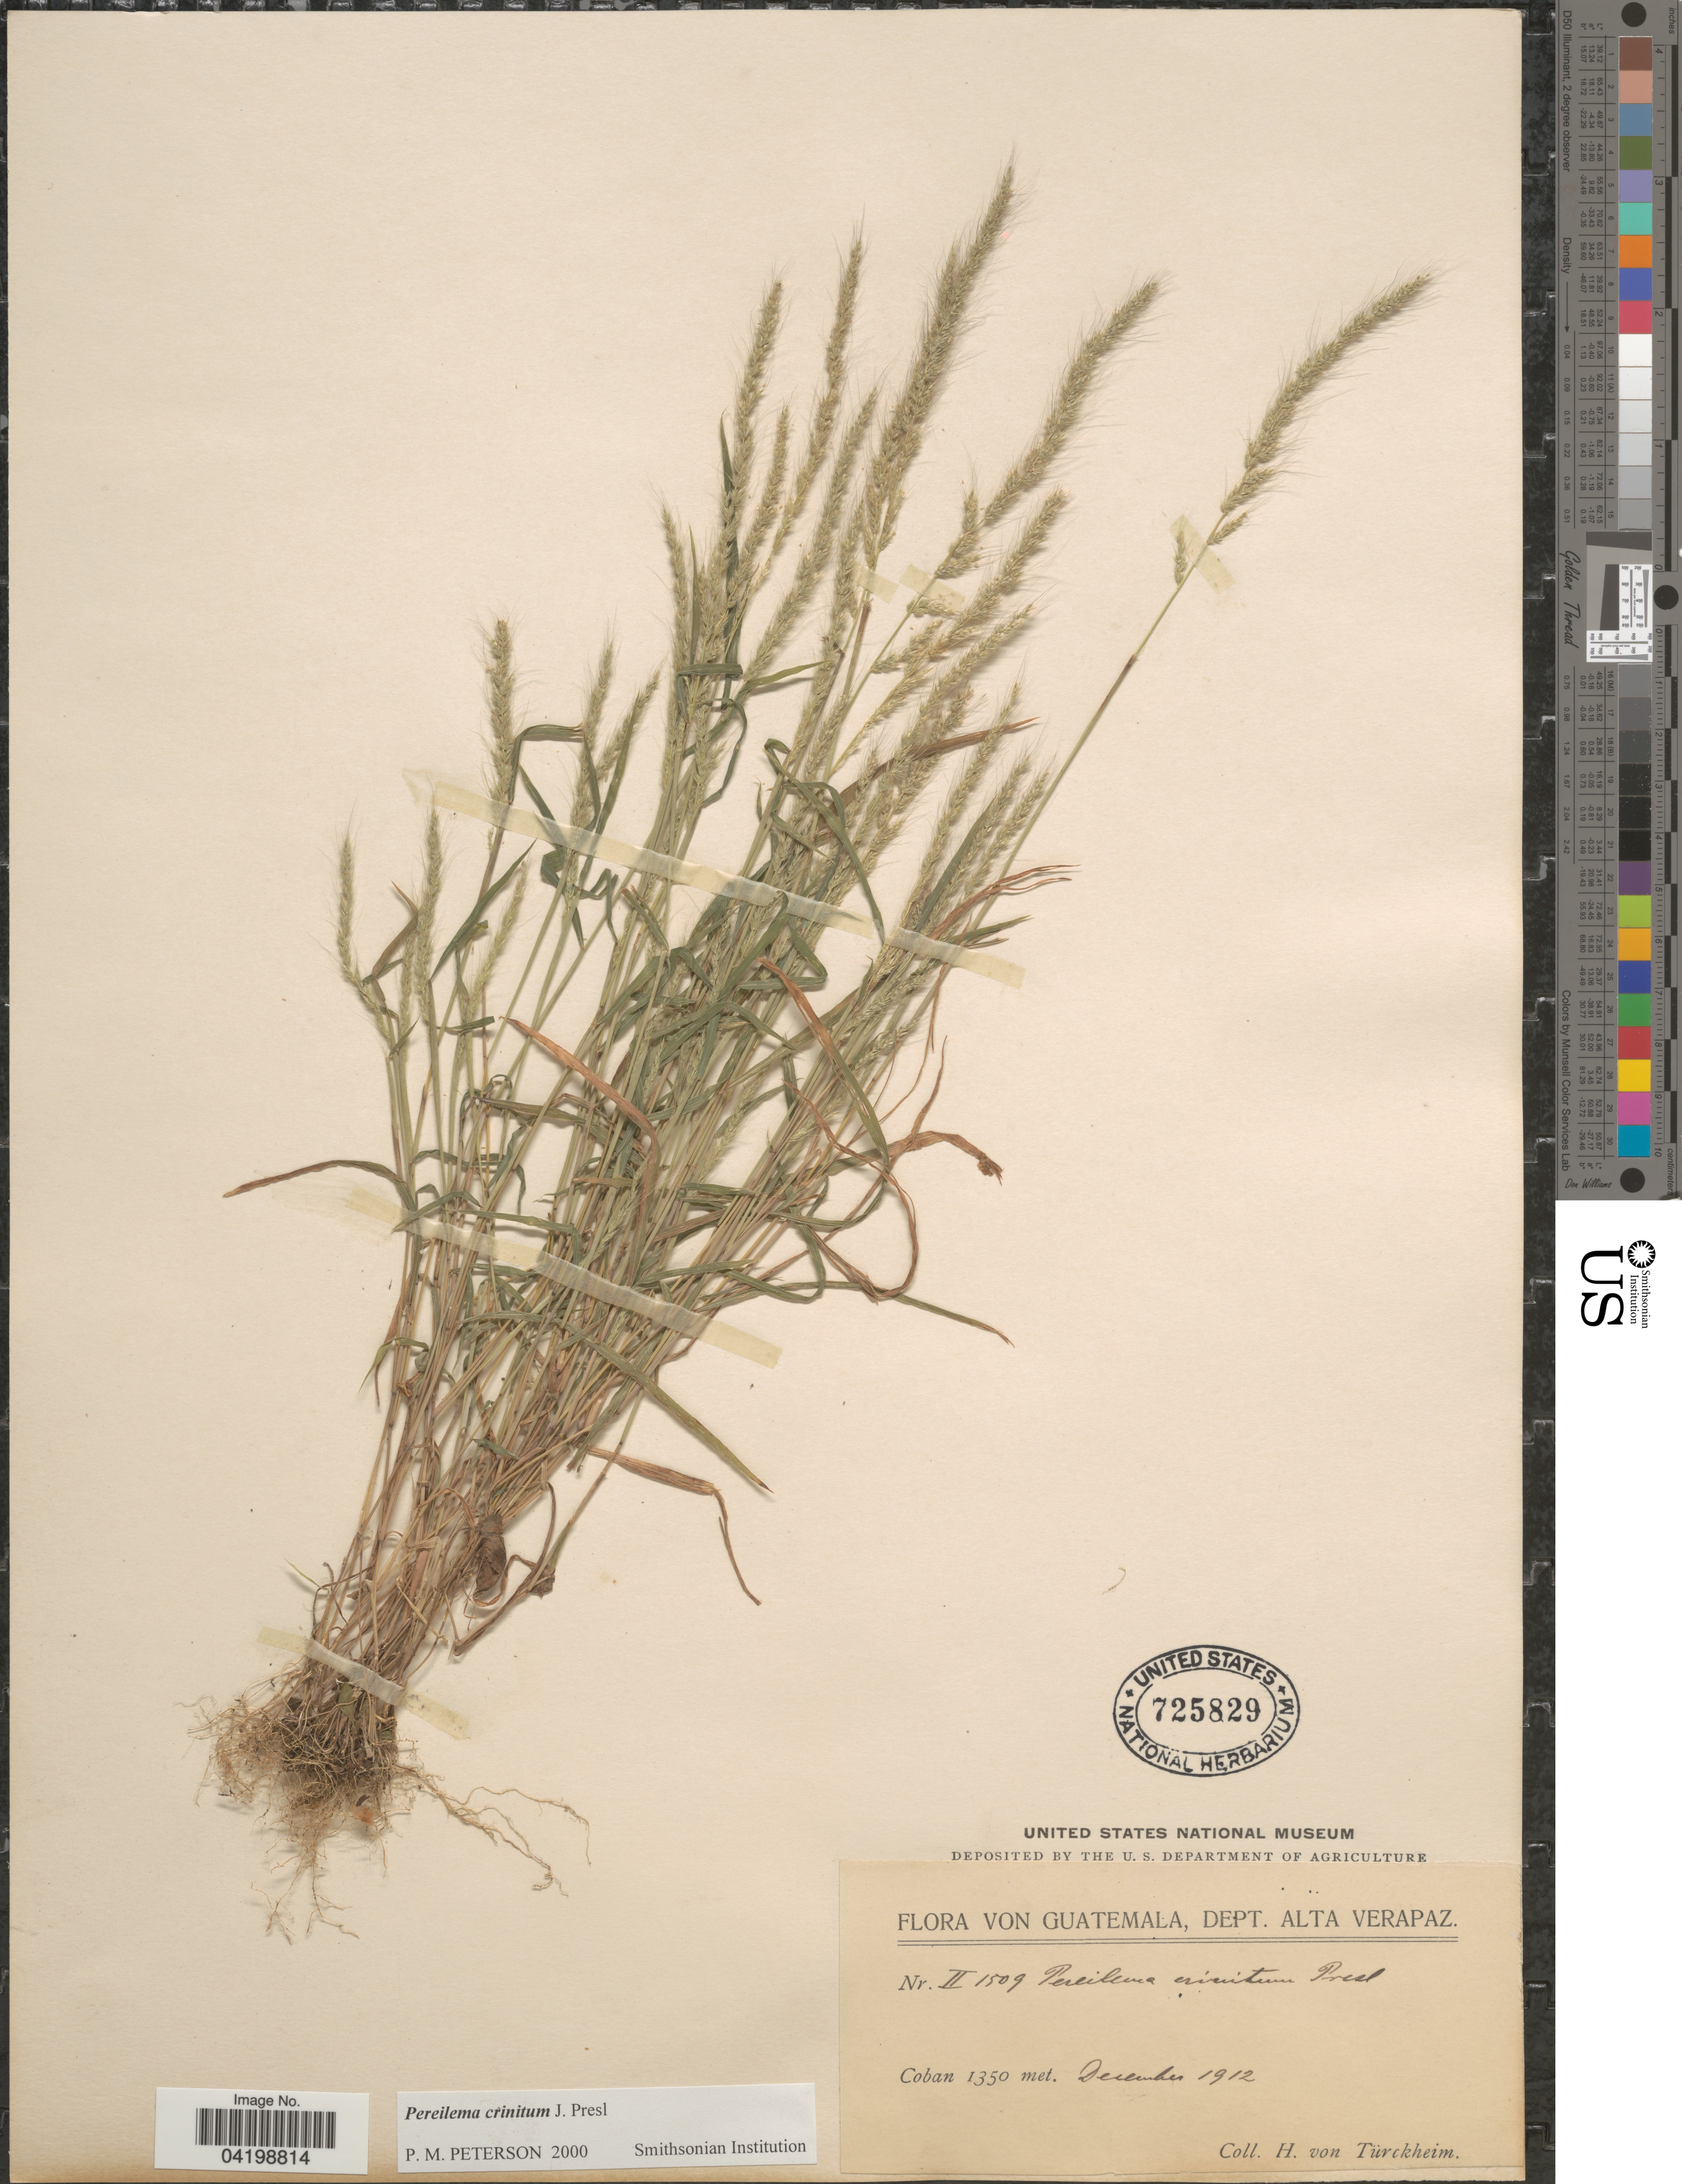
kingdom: Plantae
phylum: Tracheophyta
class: Liliopsida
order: Poales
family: Poaceae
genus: Muhlenbergia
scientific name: Muhlenbergia pereilema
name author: P.M. Peterson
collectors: H. von Türckheim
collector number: II1509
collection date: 1912-12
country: Guatemala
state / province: Alta Verapaz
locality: Dept. Alta Verapaz. Coban.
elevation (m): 1350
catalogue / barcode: US 725829